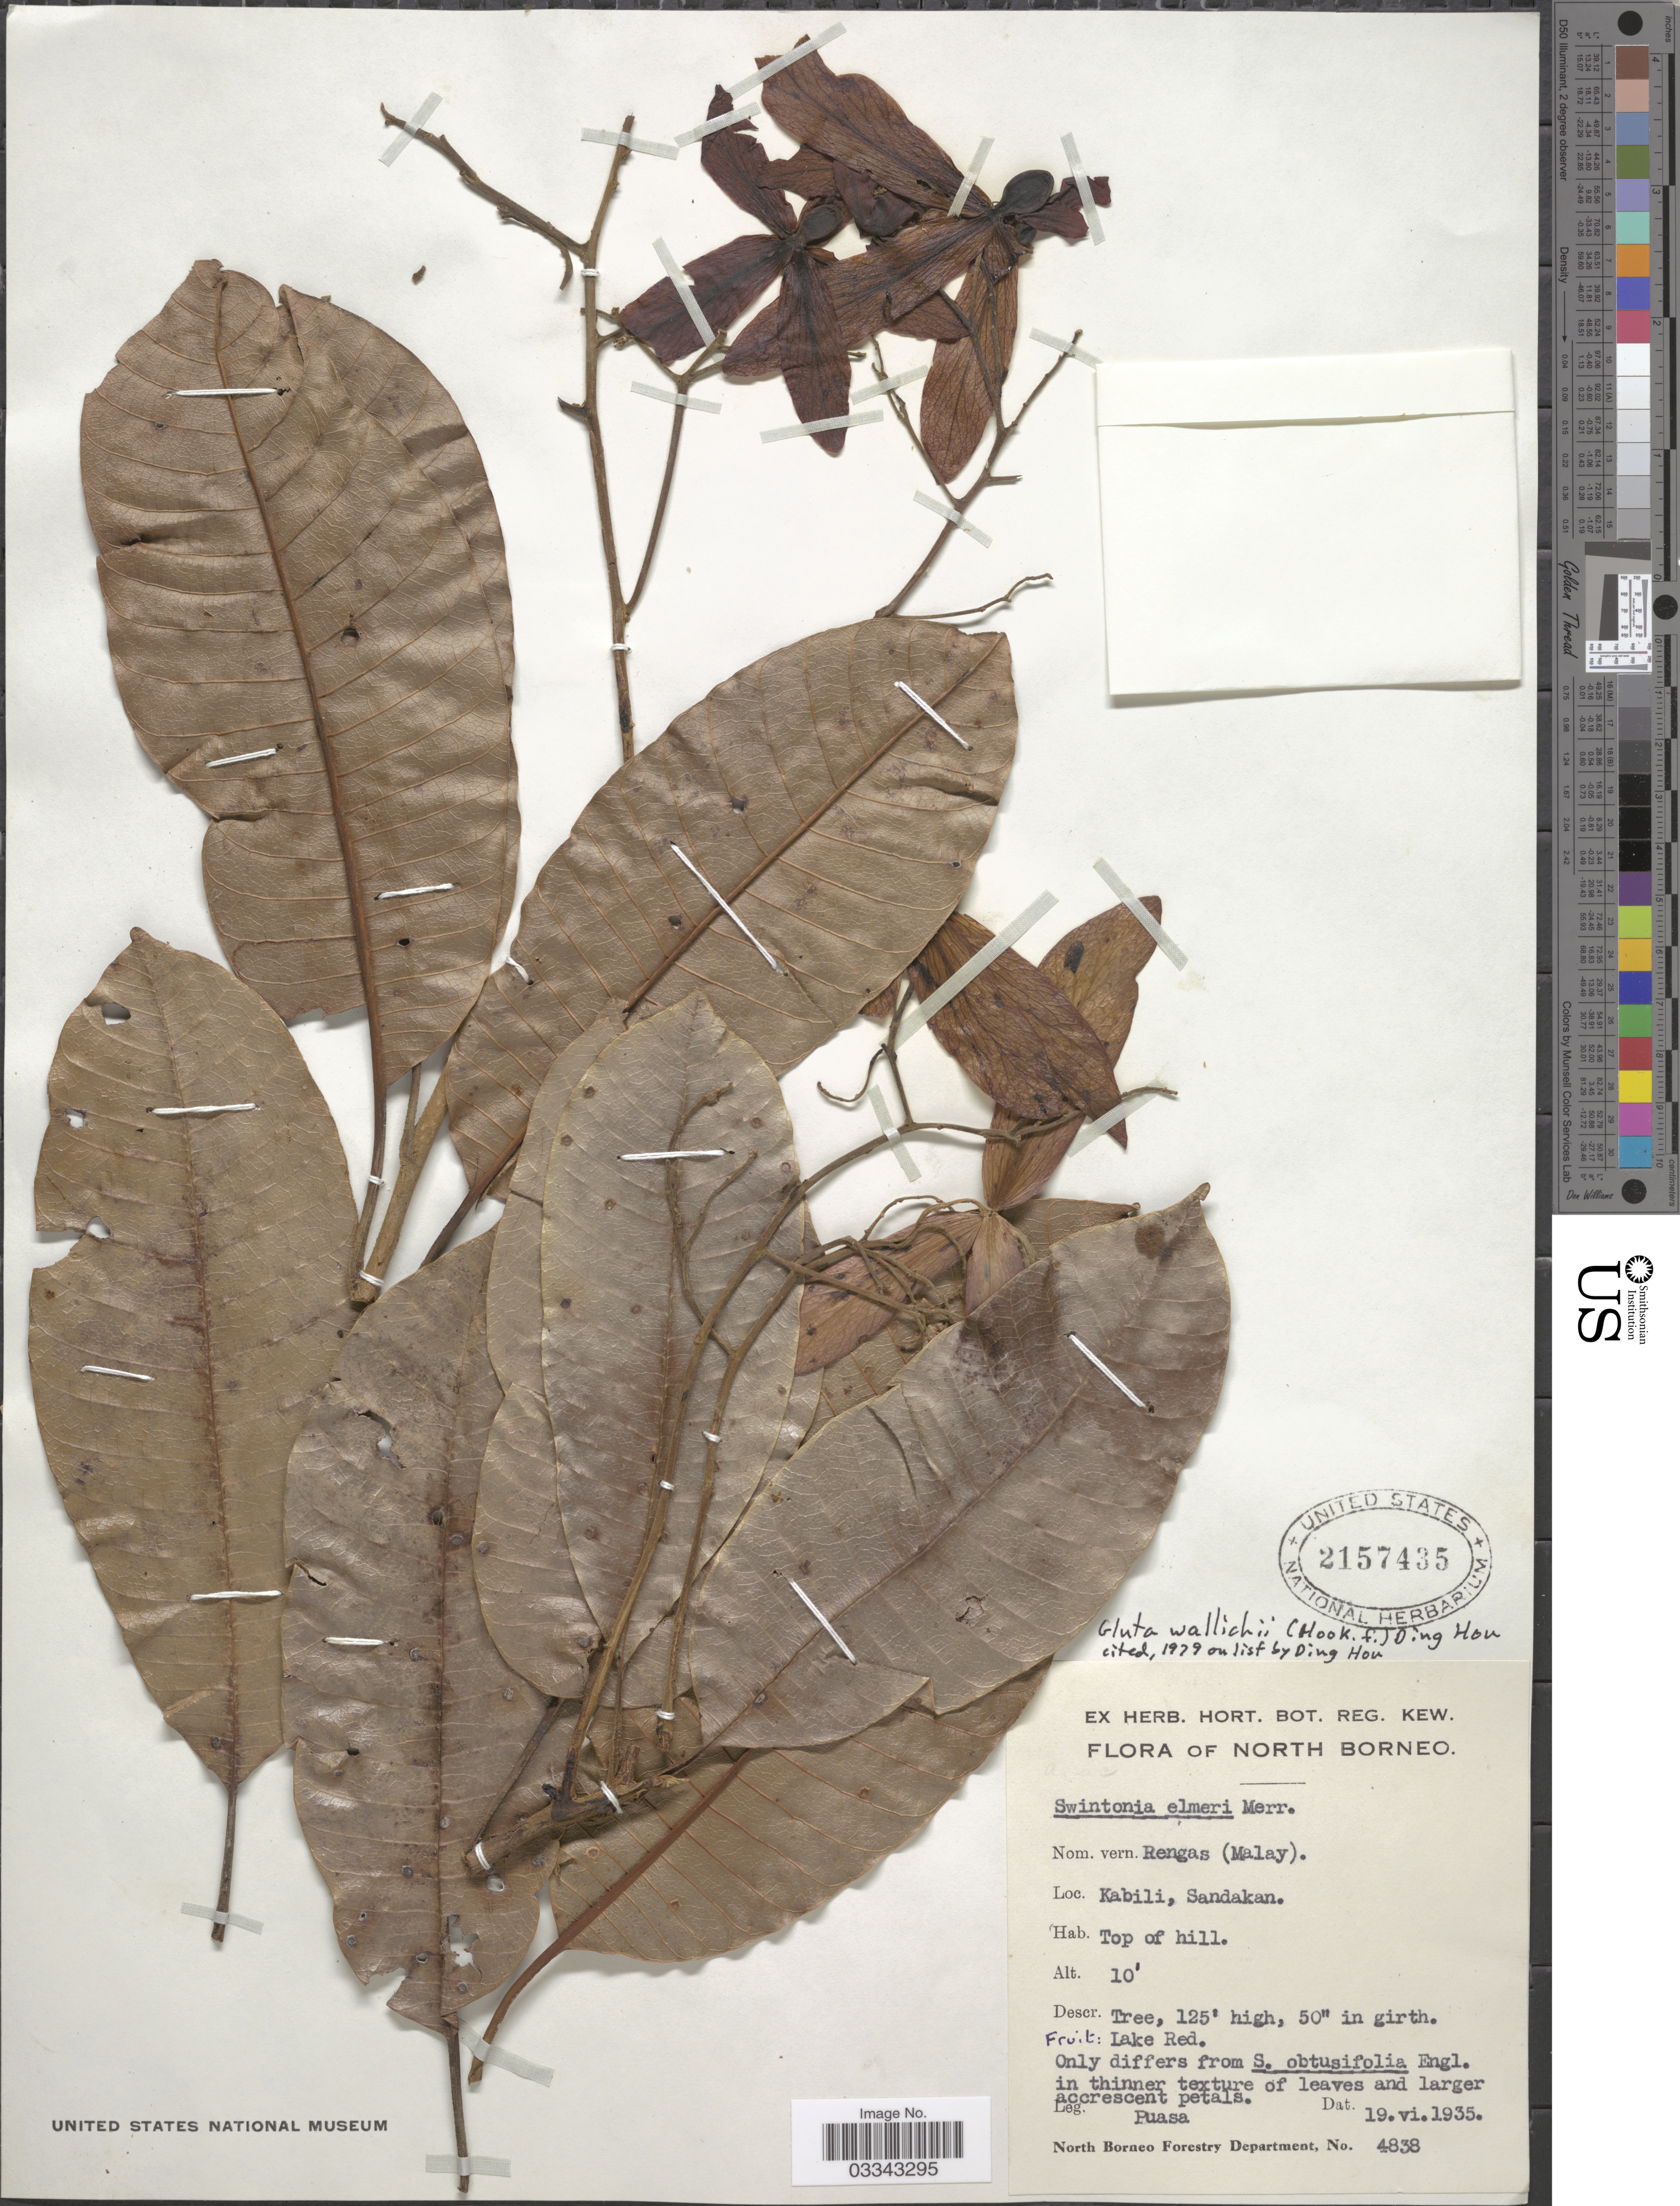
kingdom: Plantae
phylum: Tracheophyta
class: Magnoliopsida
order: Sapindales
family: Anacardiaceae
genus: Gluta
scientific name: Gluta wallichii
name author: (Hook. f.) Ding Hou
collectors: Puasa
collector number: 4838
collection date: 1935-06-19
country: Malaysia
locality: North Borneo. Kabili, Sandakan.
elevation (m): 3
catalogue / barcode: US 2157435